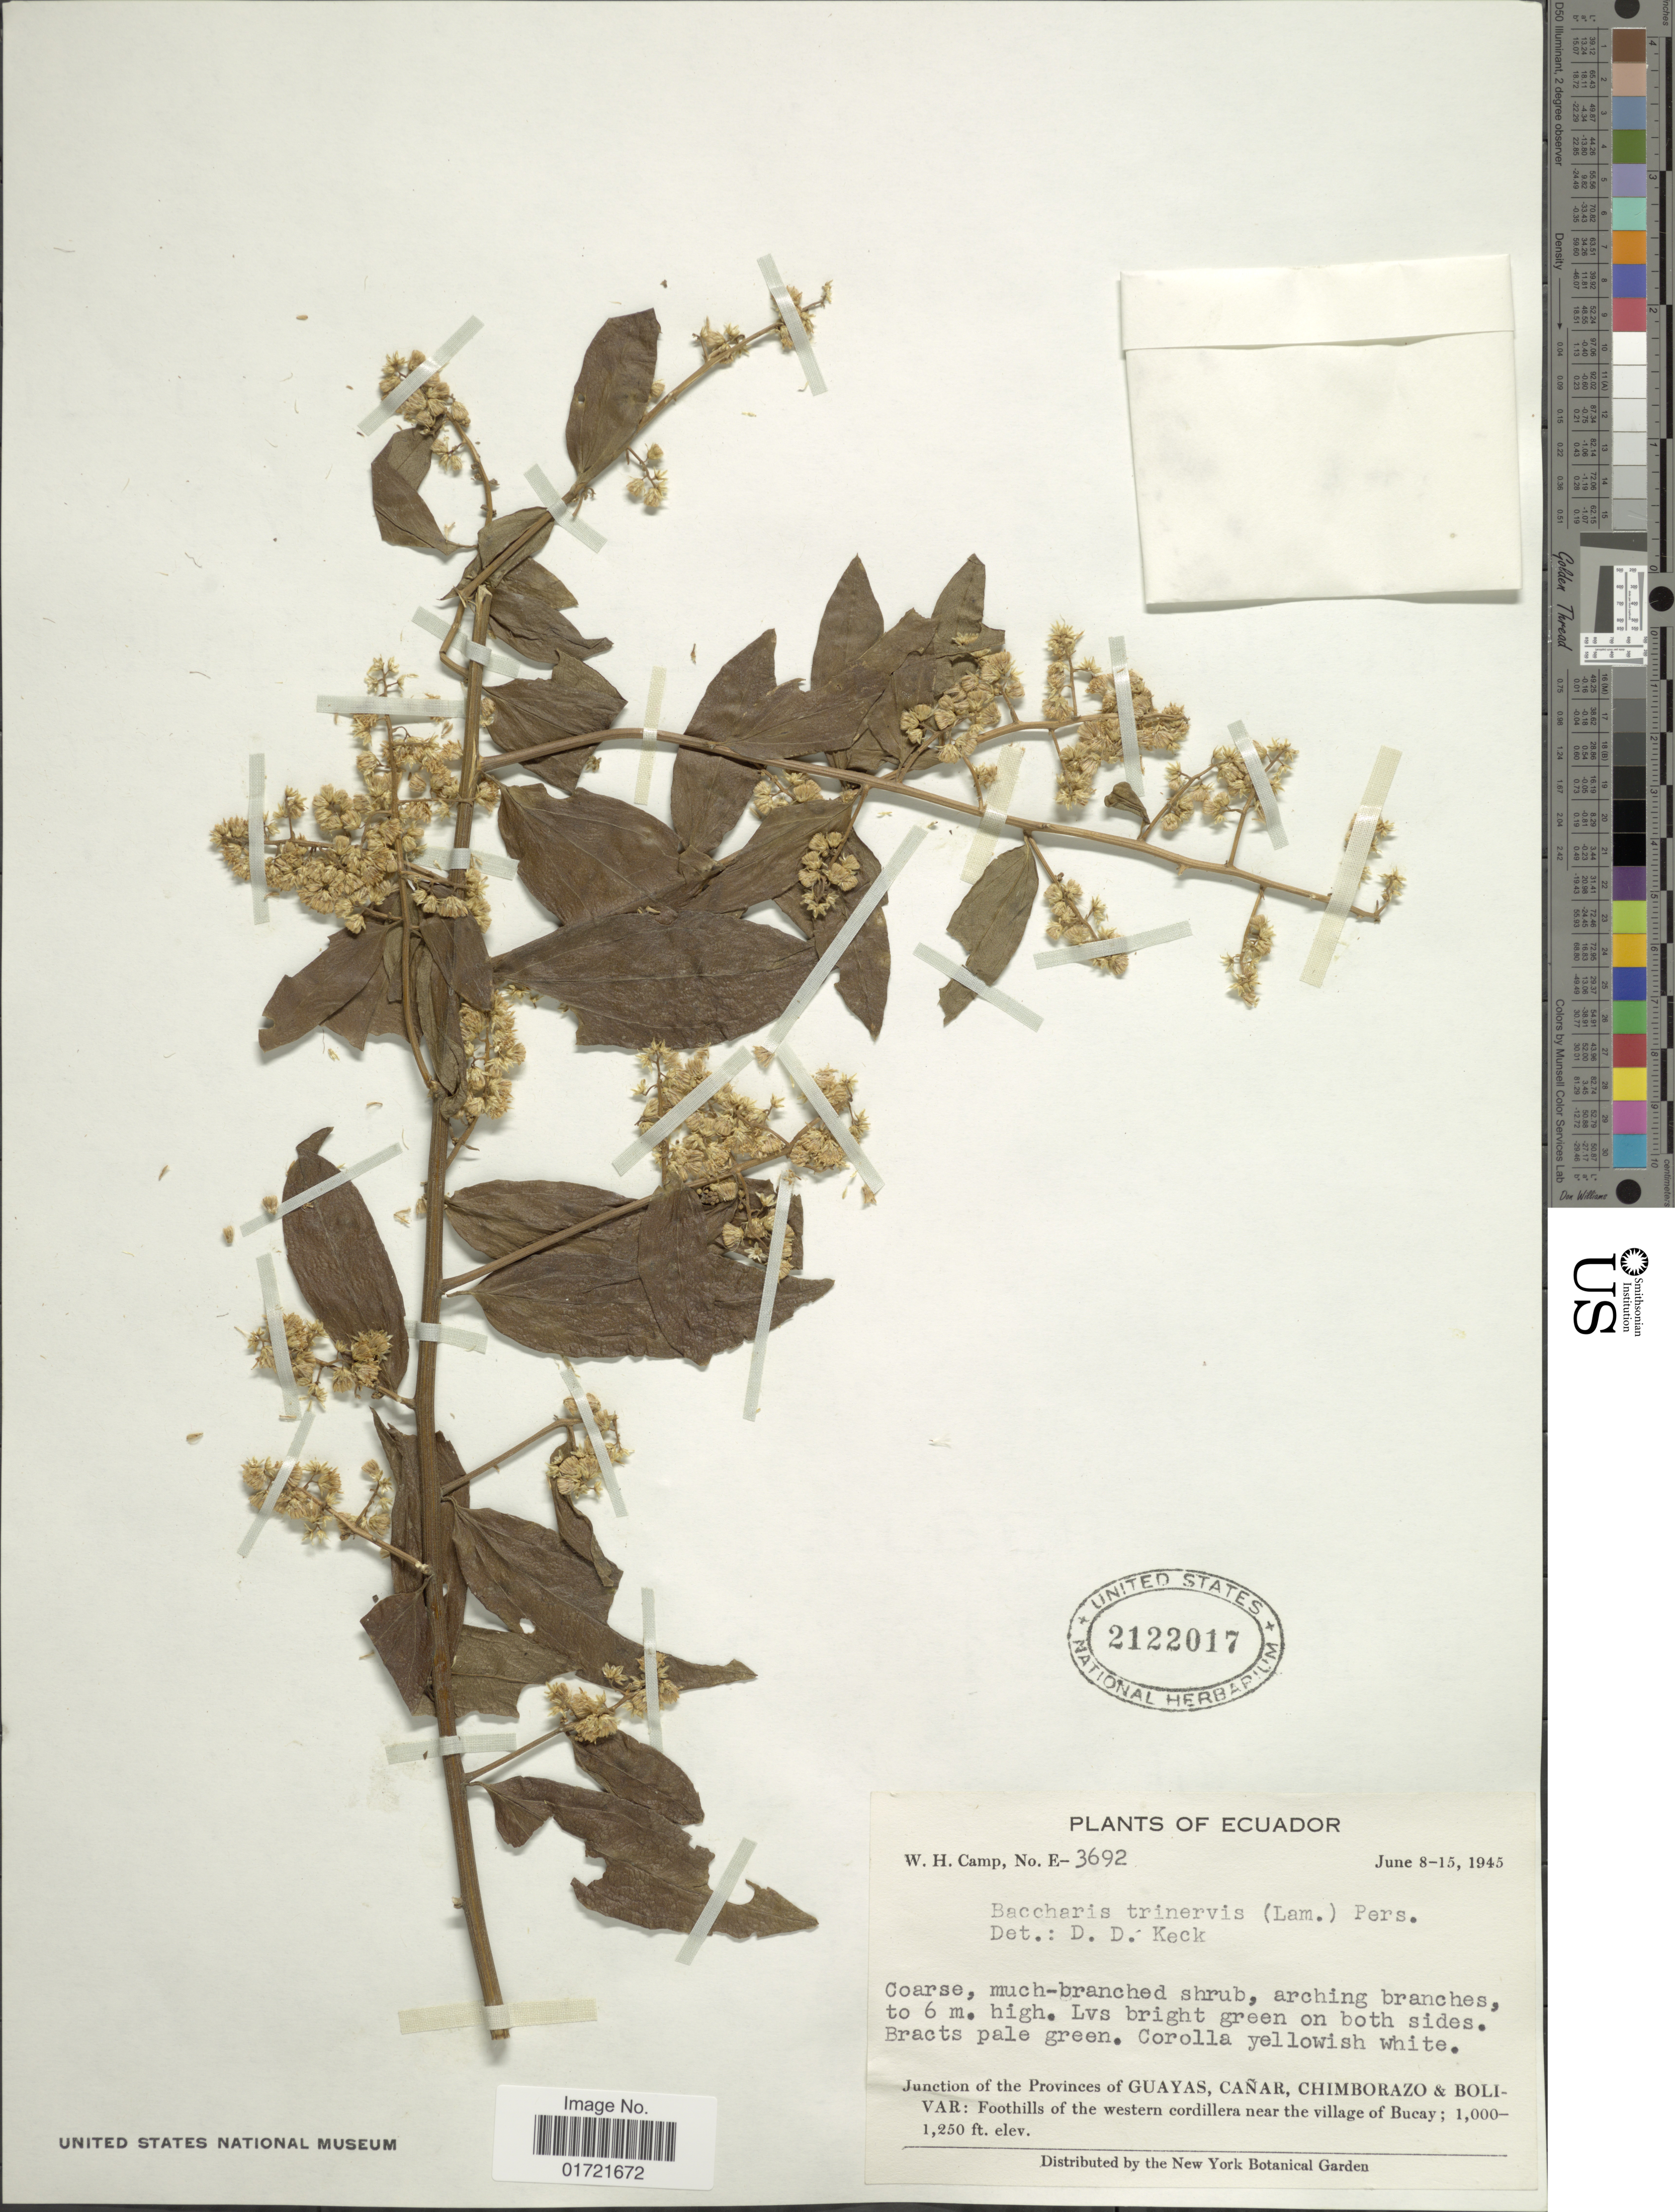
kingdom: Plantae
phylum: Tracheophyta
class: Magnoliopsida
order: Asterales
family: Asteraceae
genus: Baccharis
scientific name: Baccharis trinervis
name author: (Lam.) Pers.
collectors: W. H. Camp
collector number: E-3692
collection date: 1945-06-08/1945-06-15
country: Ecuador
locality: Junction of the Provinces of Guayas, Canar, Chimborazo & Bolivar: Foothills of the western cordillera near the village of Bucay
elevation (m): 305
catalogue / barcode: US 2122017